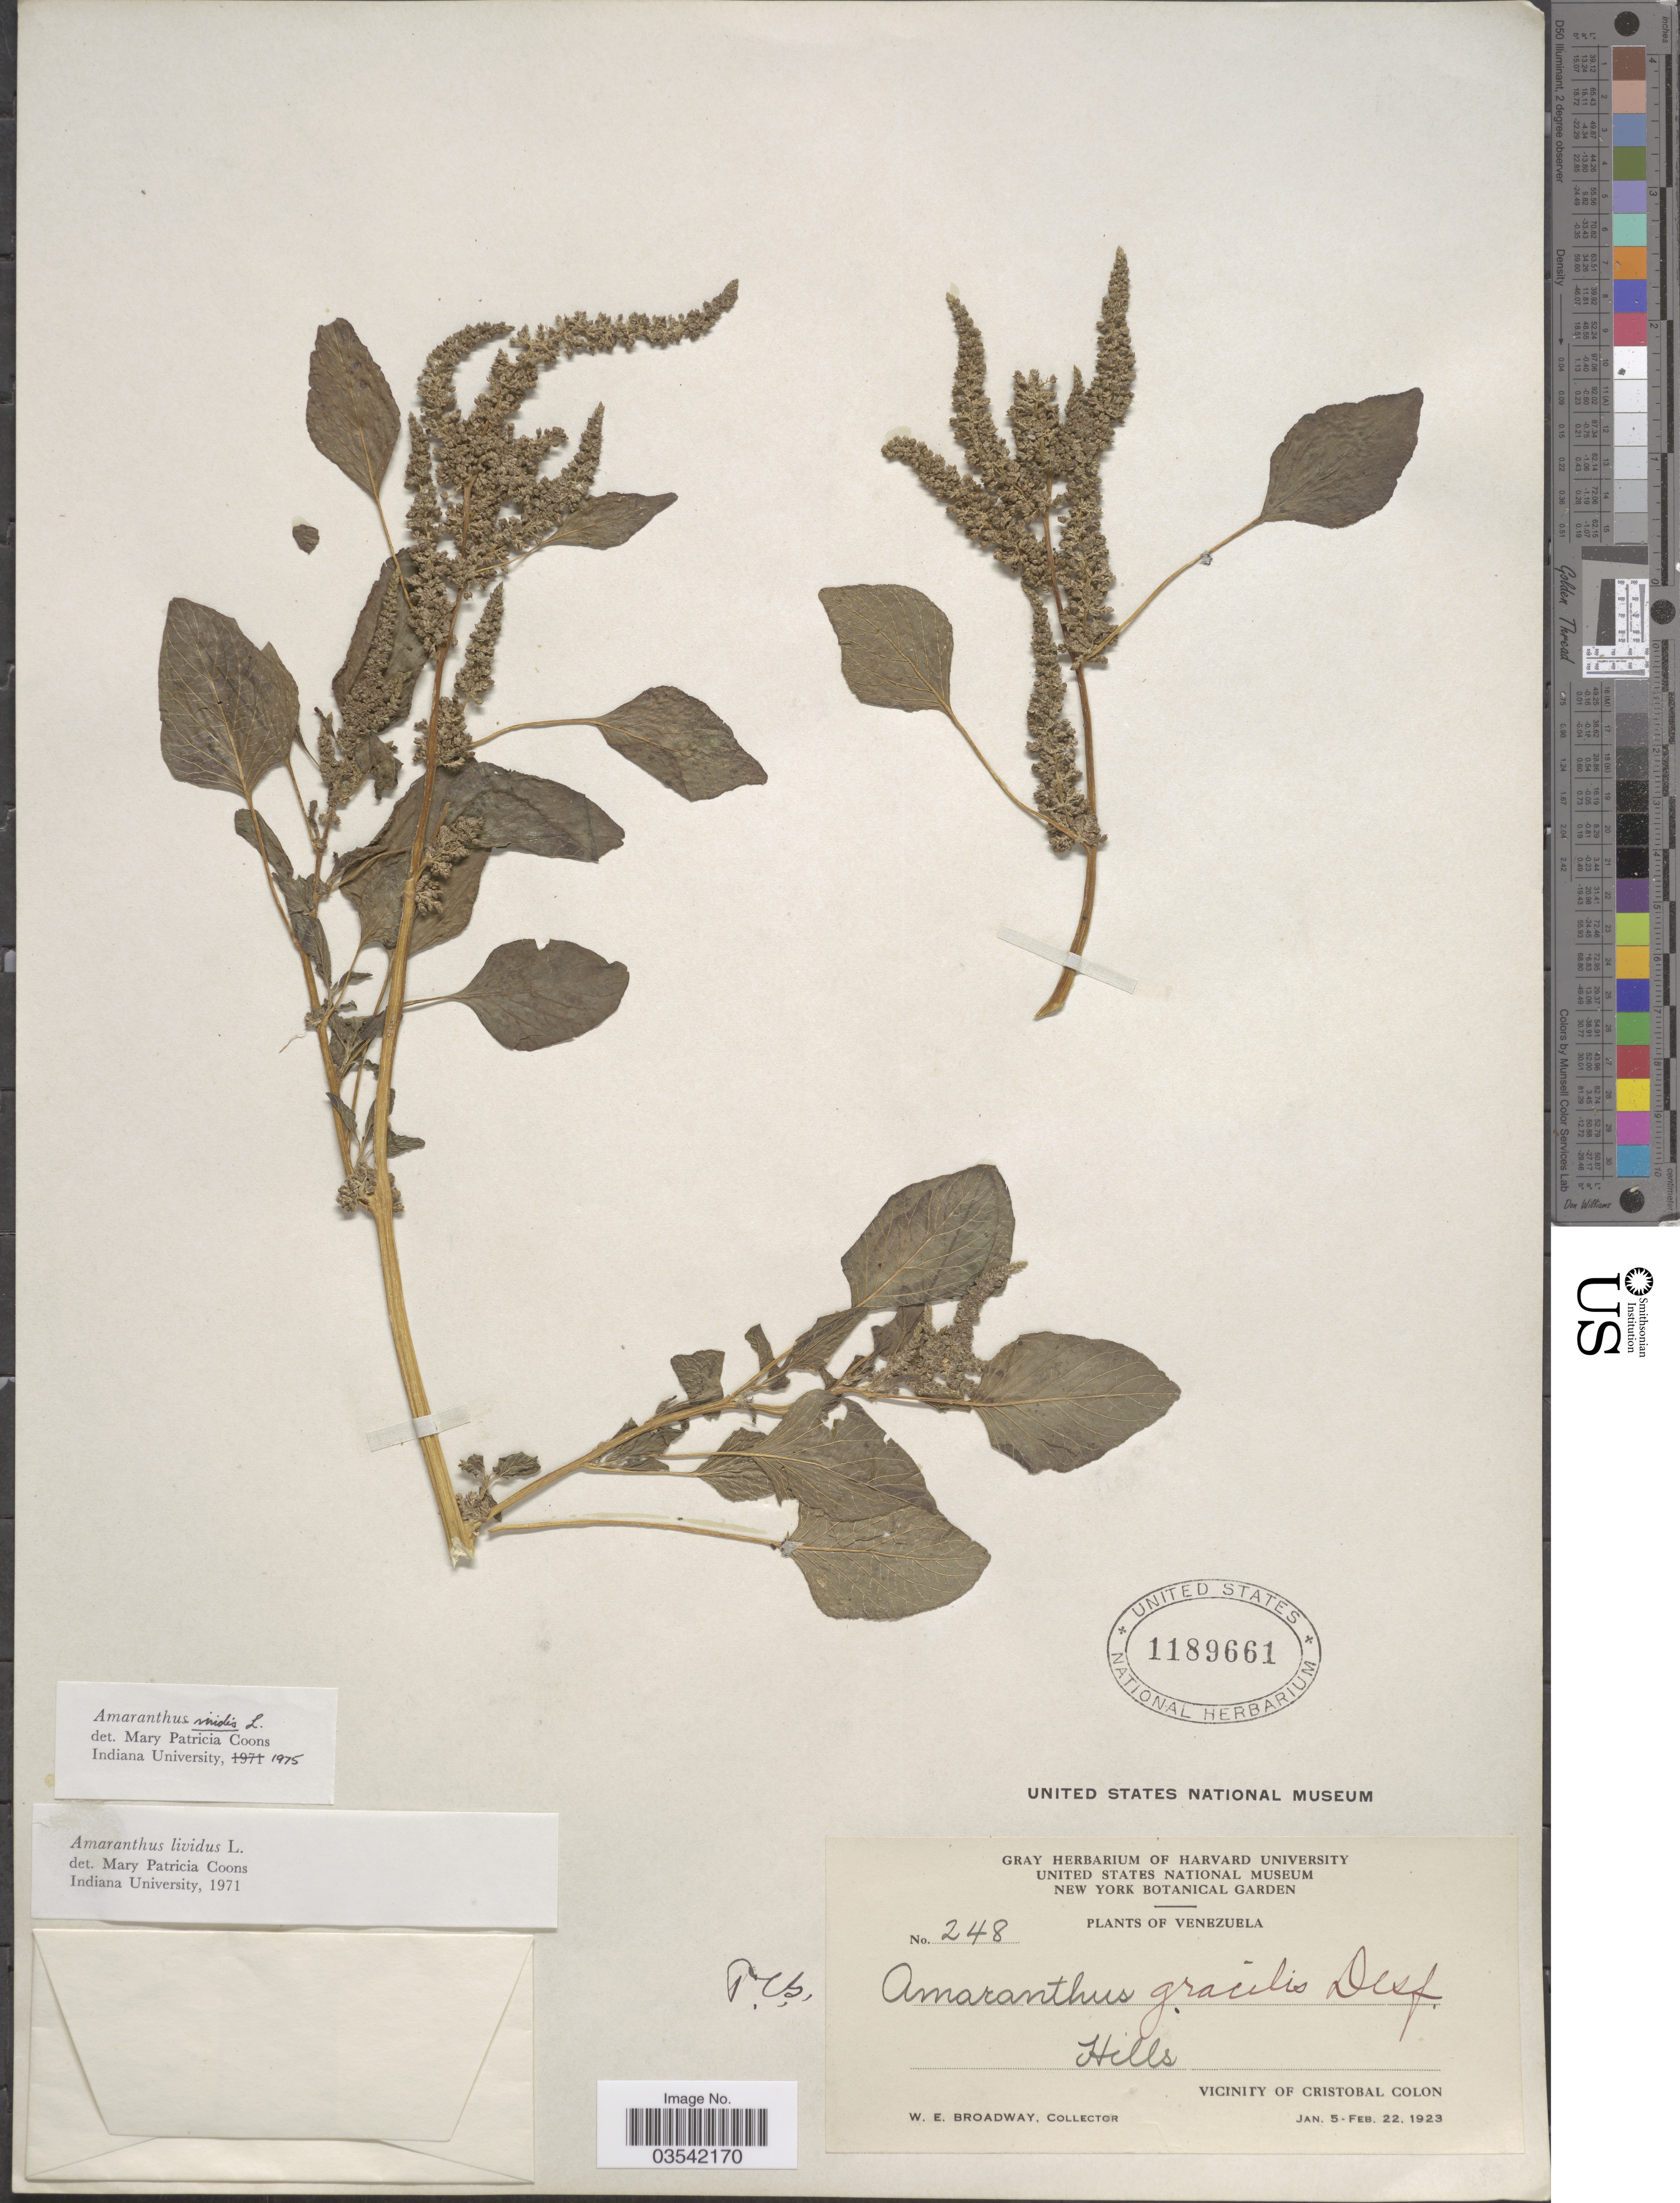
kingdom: Plantae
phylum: Tracheophyta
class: Magnoliopsida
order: Caryophyllales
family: Amaranthaceae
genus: Amaranthus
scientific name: Amaranthus viridis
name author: L.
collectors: W. E. Broadway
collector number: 248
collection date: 1923-01-05/1923-02-22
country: Venezuela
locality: Vicinity of Cristobal Colon.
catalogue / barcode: US 1189661